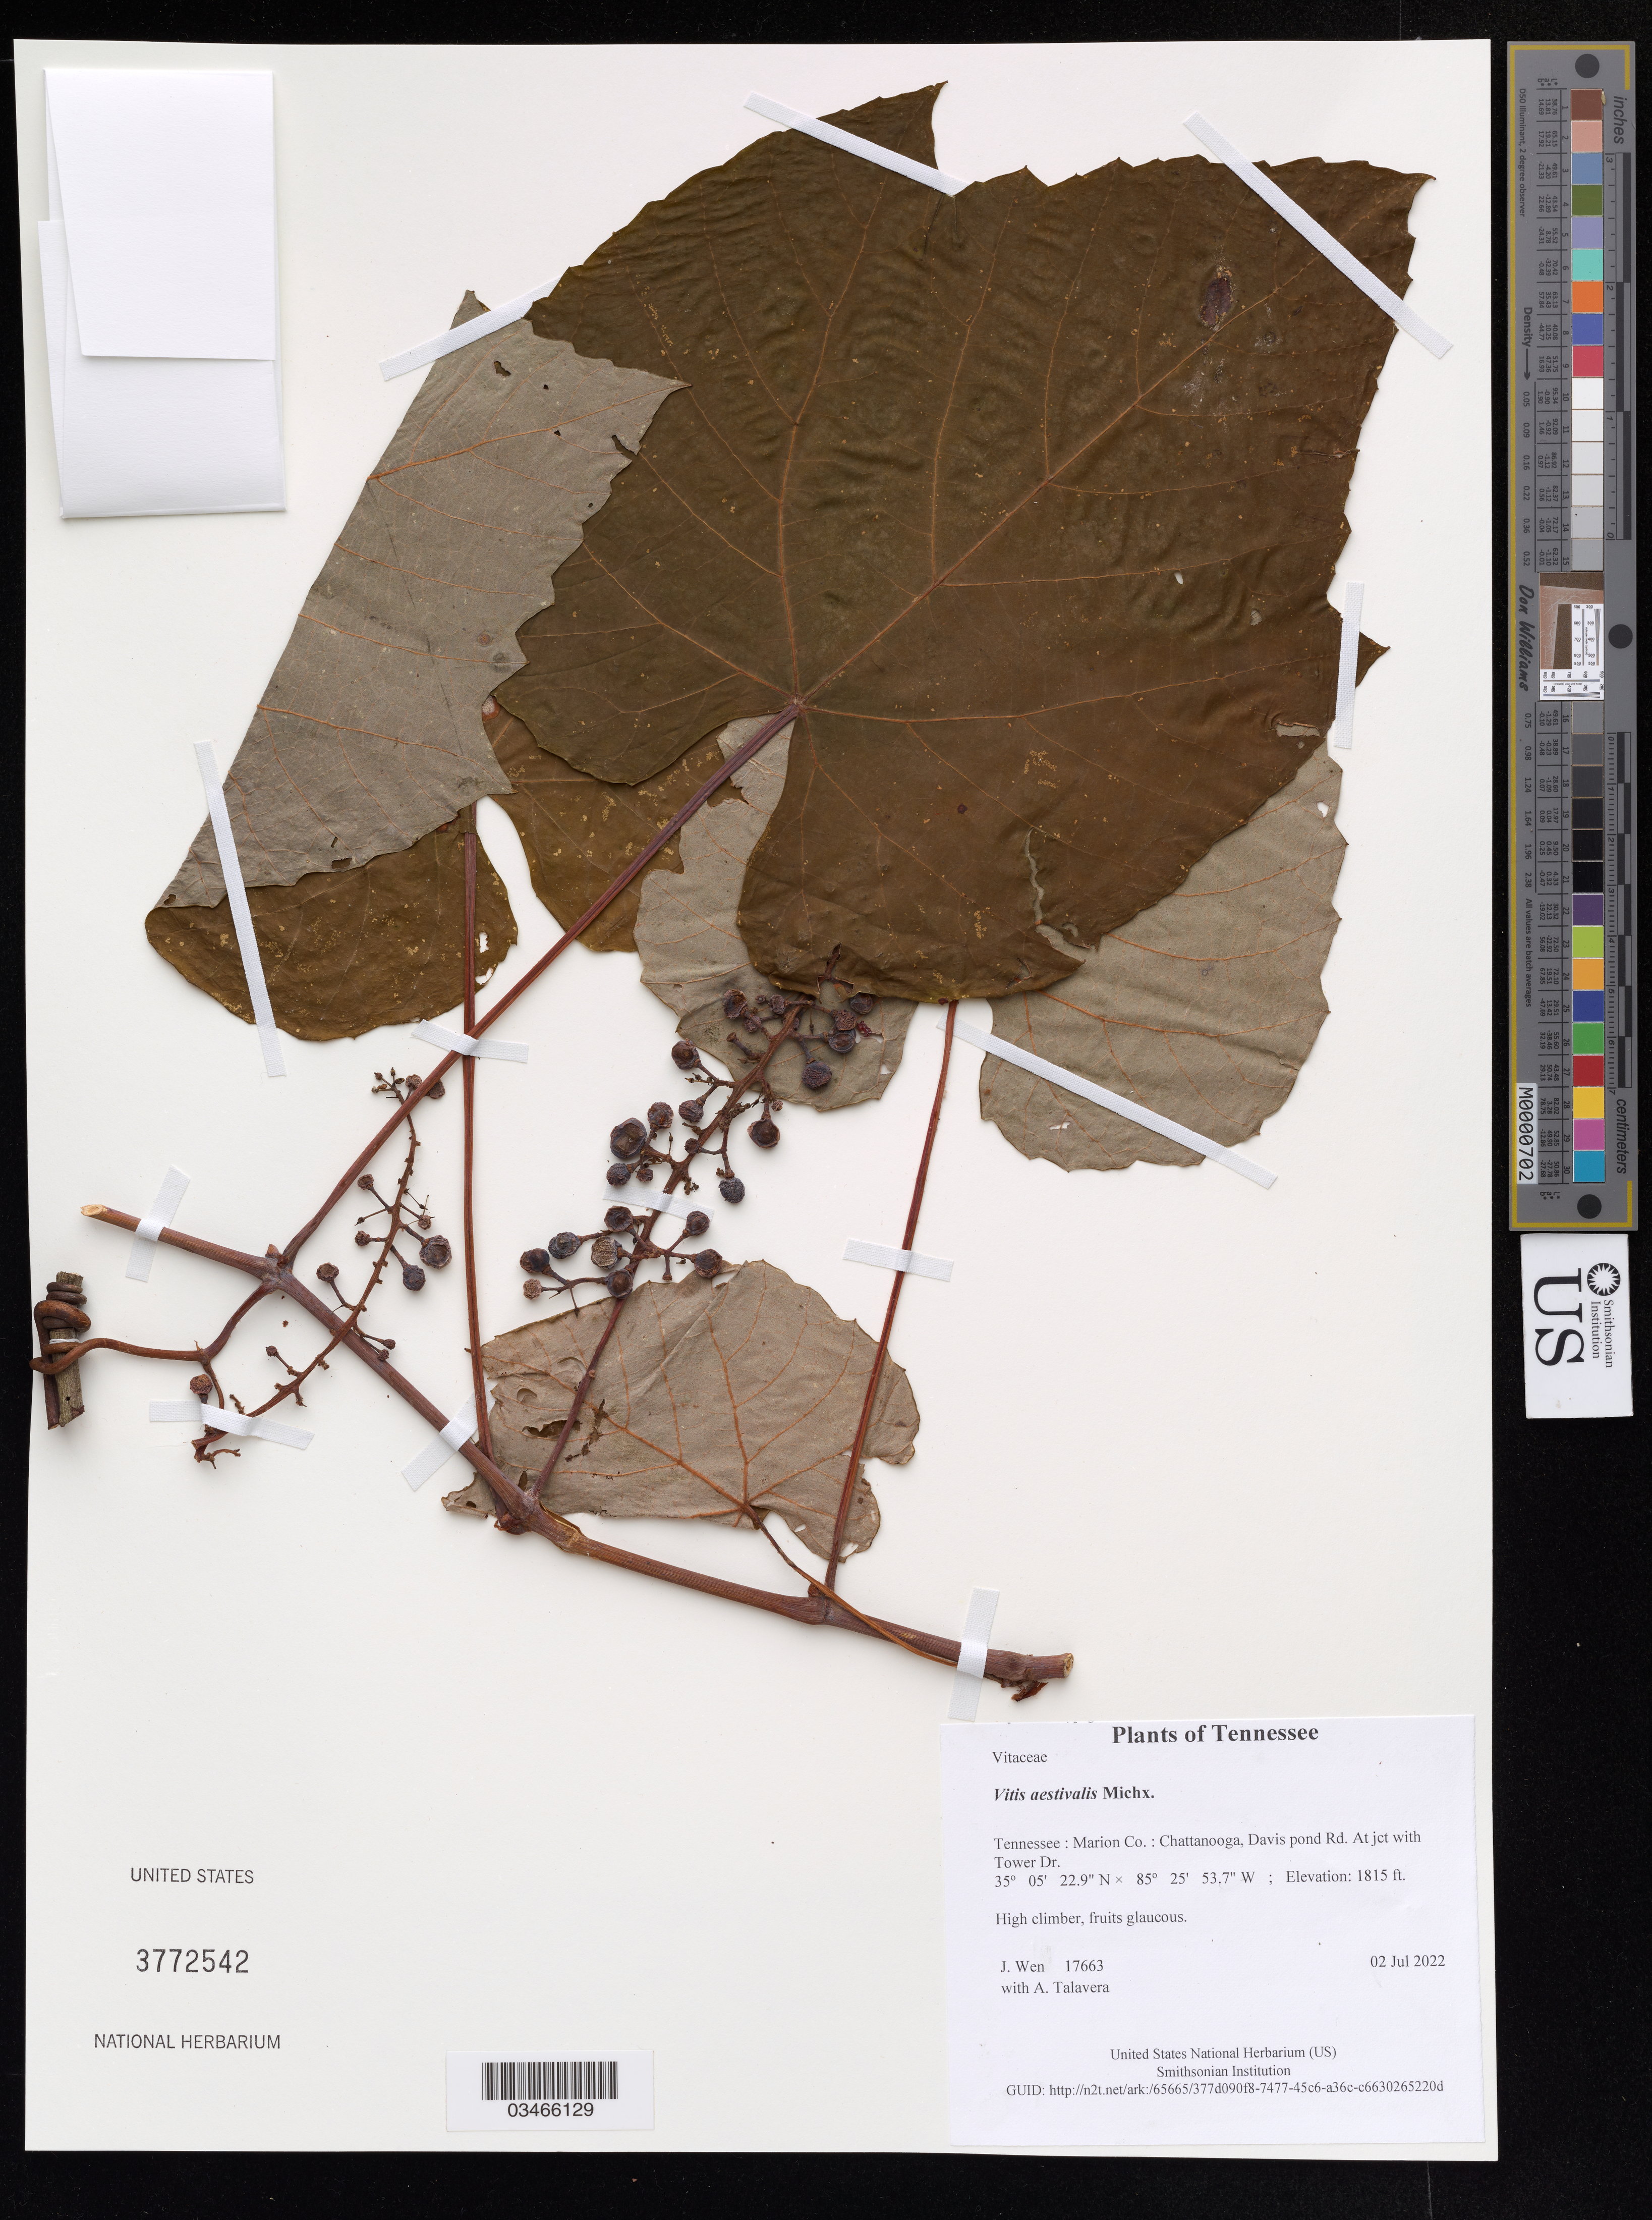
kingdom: Plantae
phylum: Tracheophyta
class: Magnoliopsida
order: Vitales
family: Vitaceae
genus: Vitis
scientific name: Vitis aestivalis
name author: Michx.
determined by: Wen, Jun, (BOT), Smithsonian Institution - National Museum of Natural History (UNITED STATES)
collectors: J. Wen & A. Talavera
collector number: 17663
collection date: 2022-07-02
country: United States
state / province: Tennessee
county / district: Marion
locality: Chattanooga, Davis pond Rd. At jct with Tower Dr.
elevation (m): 553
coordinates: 35 05.382 N, 85 25.895 W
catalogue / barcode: US 3772542